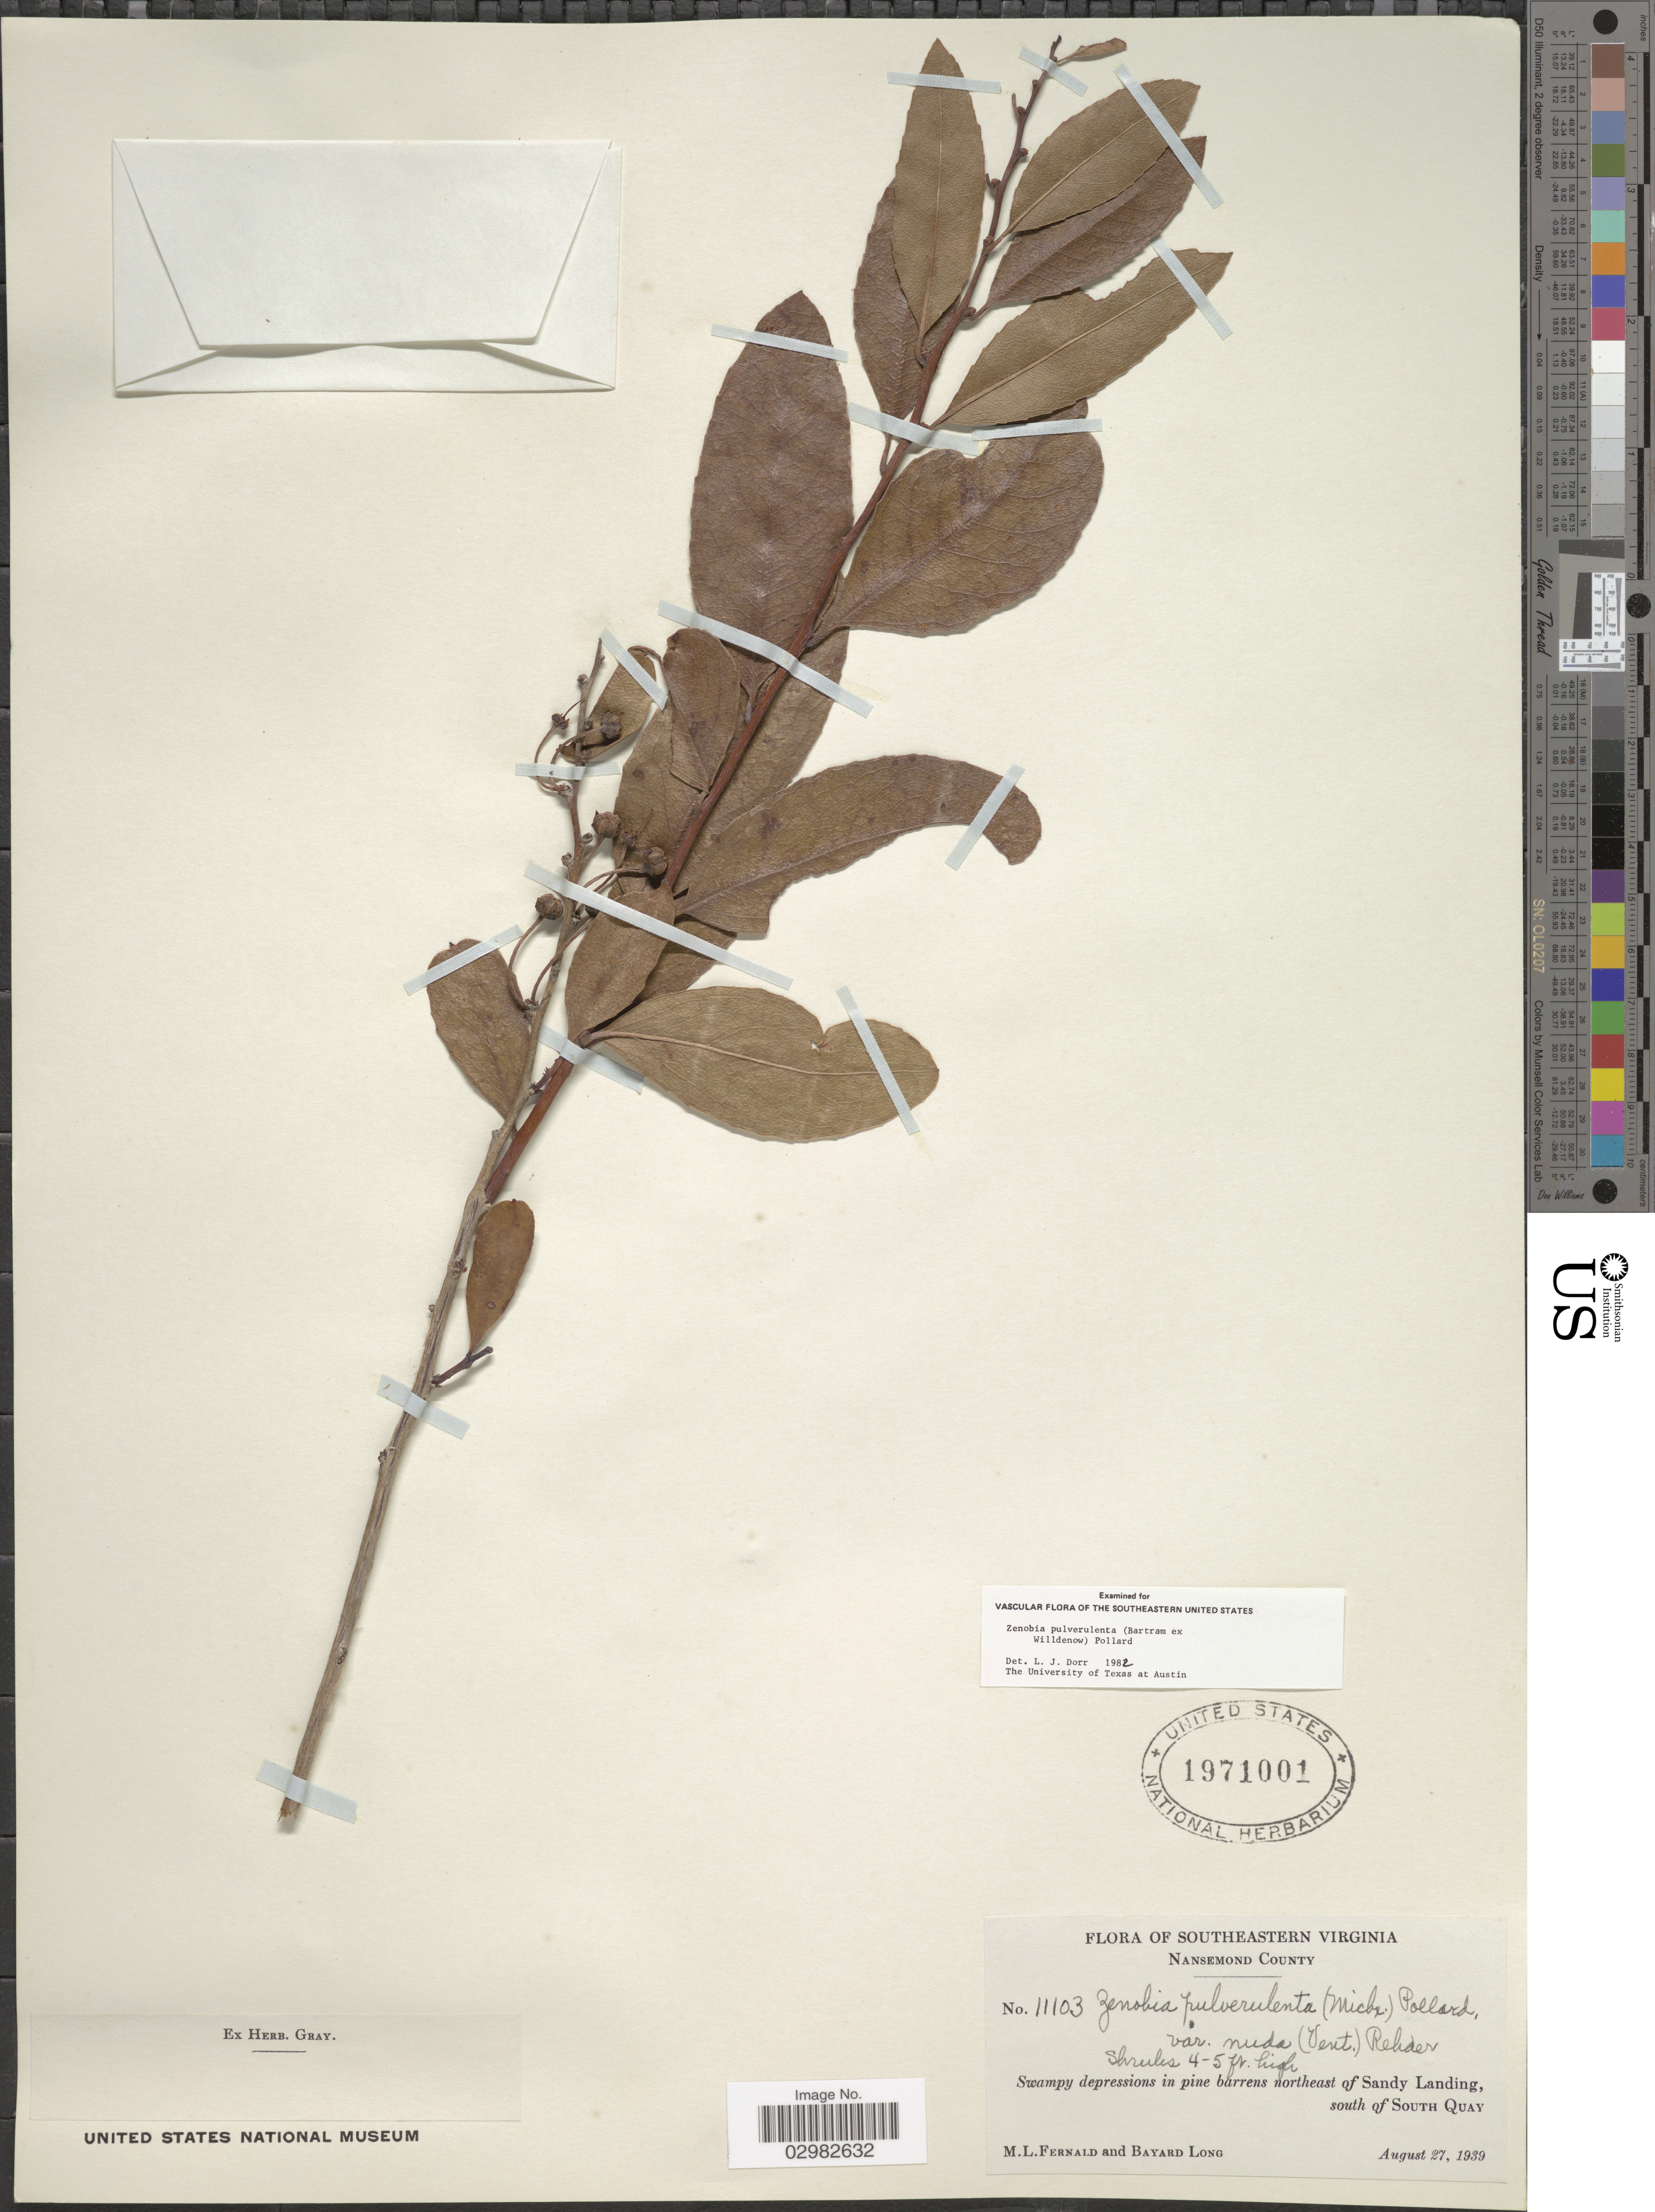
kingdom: Plantae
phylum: Tracheophyta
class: Magnoliopsida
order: Ericales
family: Ericaceae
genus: Zenobia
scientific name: Zenobia pulverulenta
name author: (W. Bartram ex Willd.) Pollard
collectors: M. L. Fernald & B. Long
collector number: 11103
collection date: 1939-08-27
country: United States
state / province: Virginia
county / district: City of Suffolk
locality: Southeastern Virginia, Nansemond County, Swampy depressions in pine barrens northeast of Sandy Landing, south of South Quay.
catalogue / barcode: US 1971001